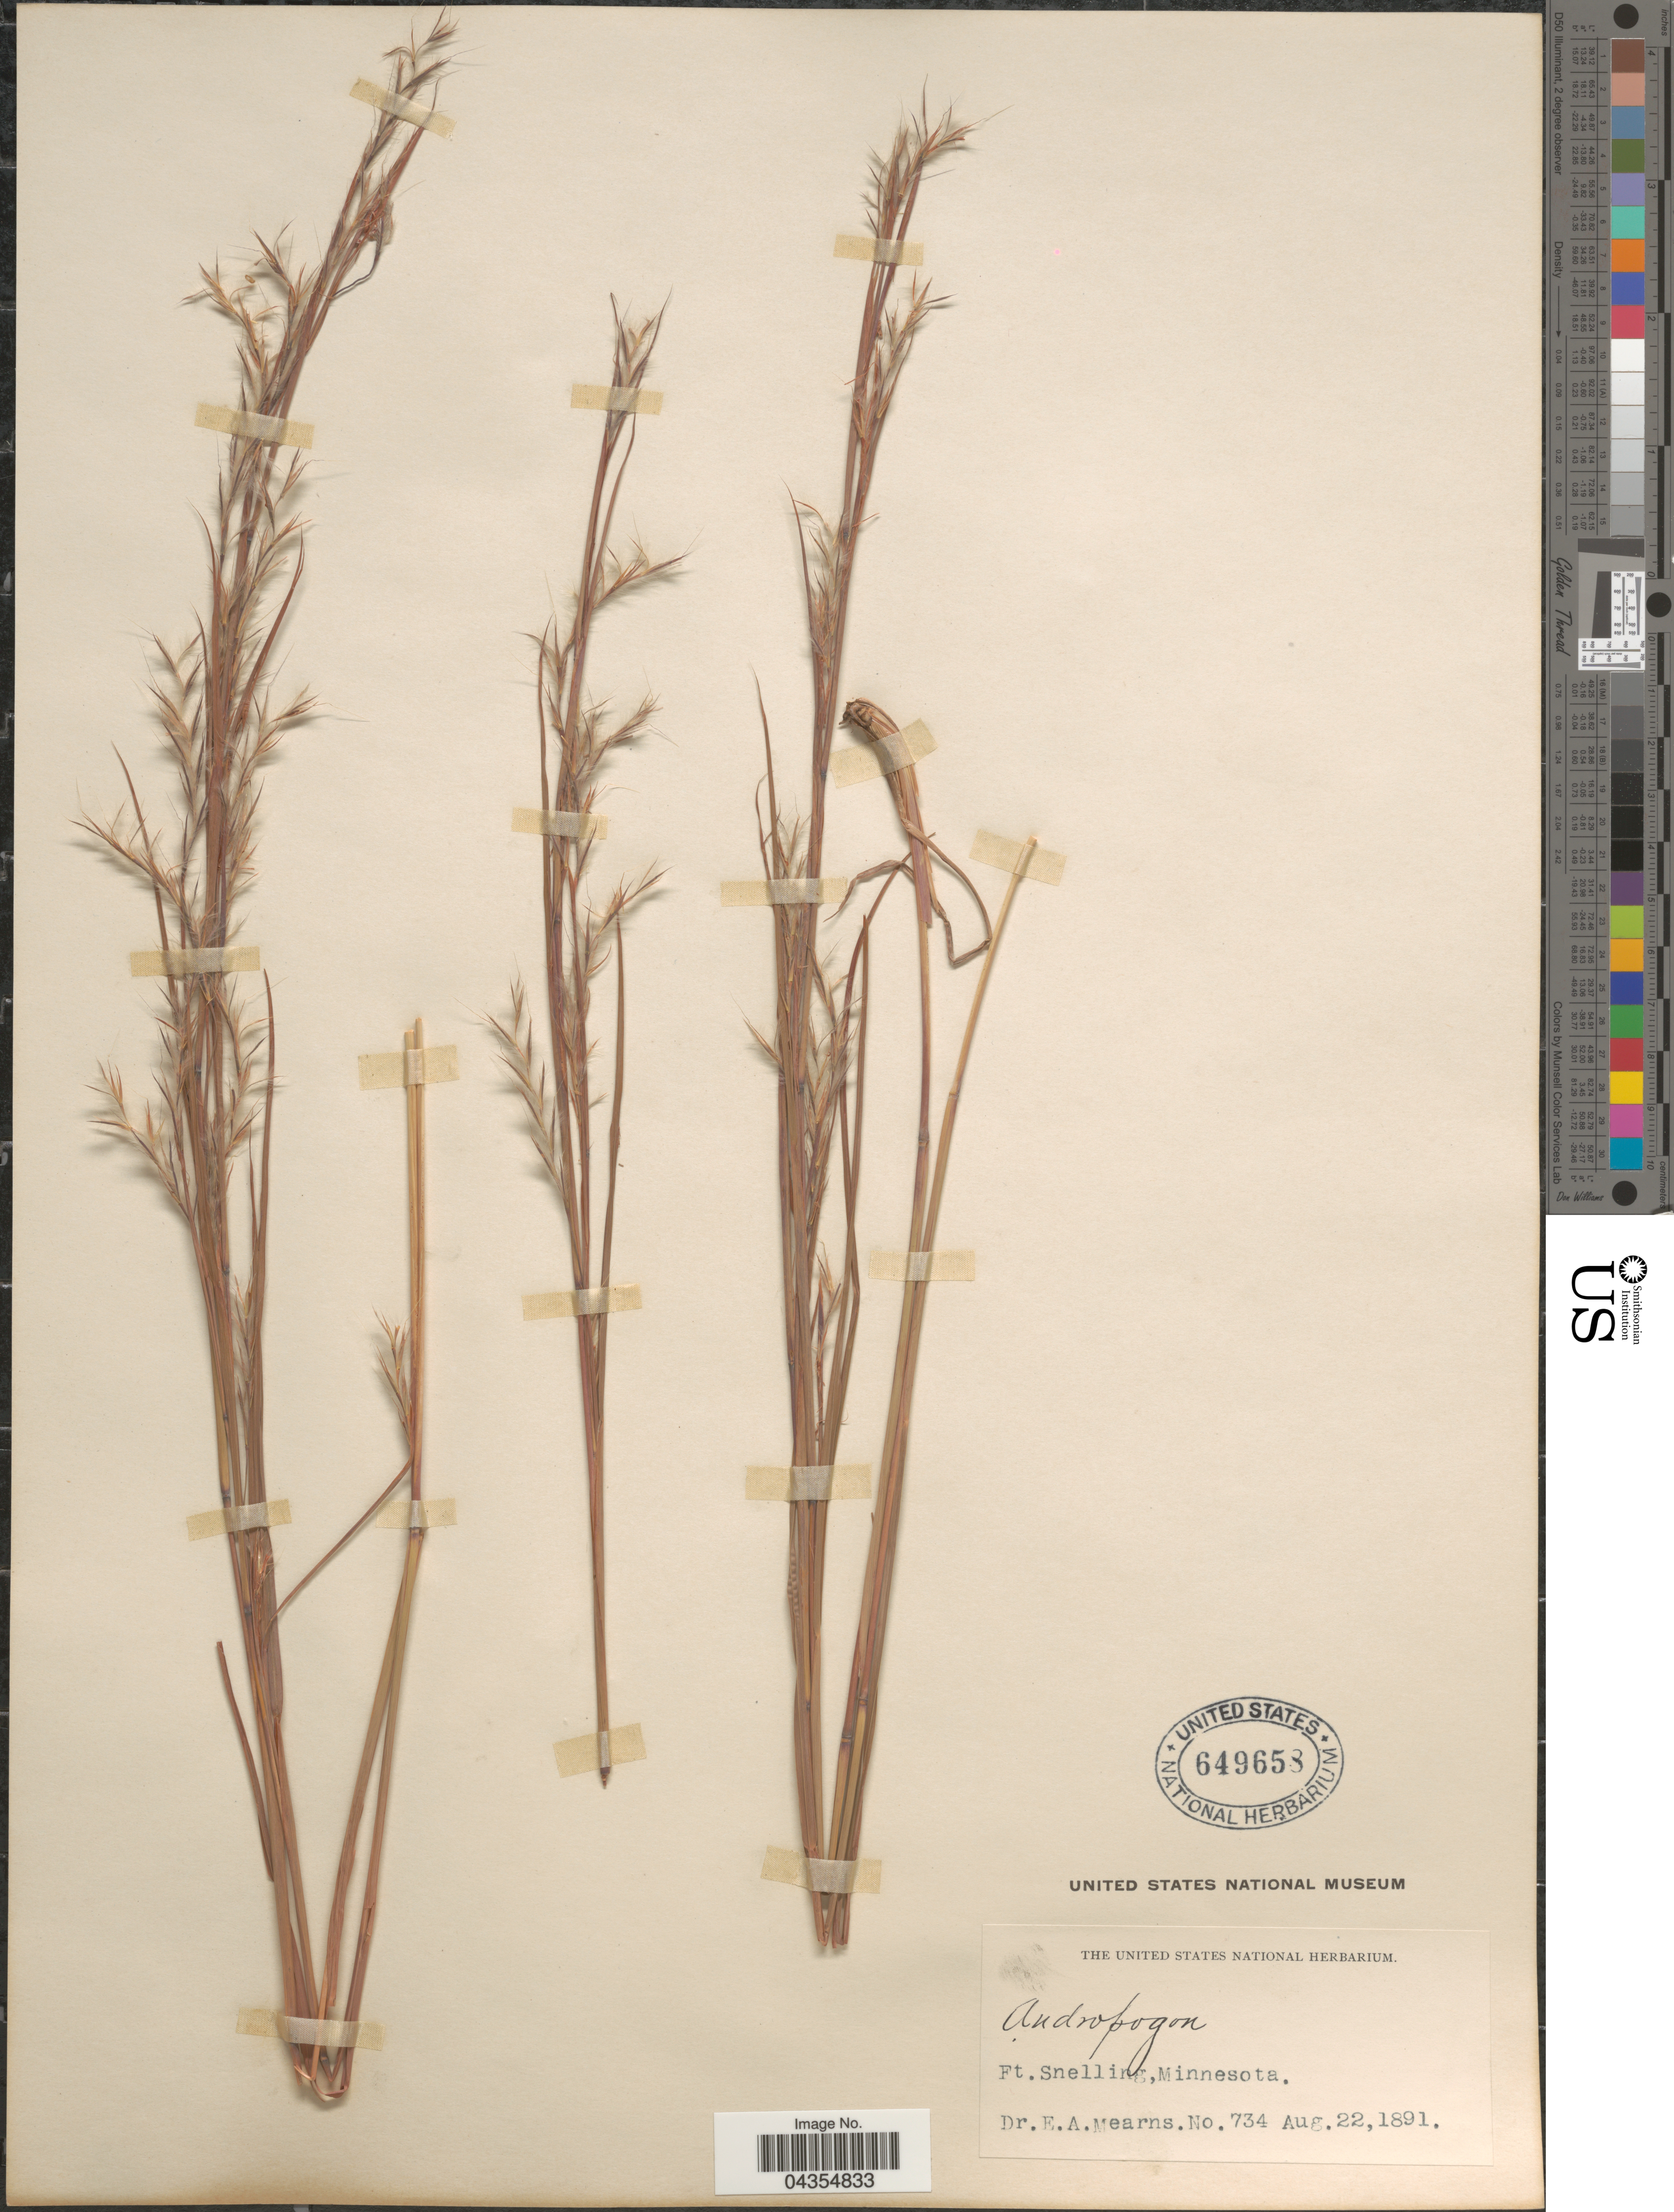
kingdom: Plantae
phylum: Tracheophyta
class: Liliopsida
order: Poales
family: Poaceae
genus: Schizachyrium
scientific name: Schizachyrium sanguineum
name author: (Retz.) Alston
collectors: E. A. Mearns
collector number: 734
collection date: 1891-08-22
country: United States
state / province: Minnesota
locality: Ft. Snelling.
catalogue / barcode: US 649658